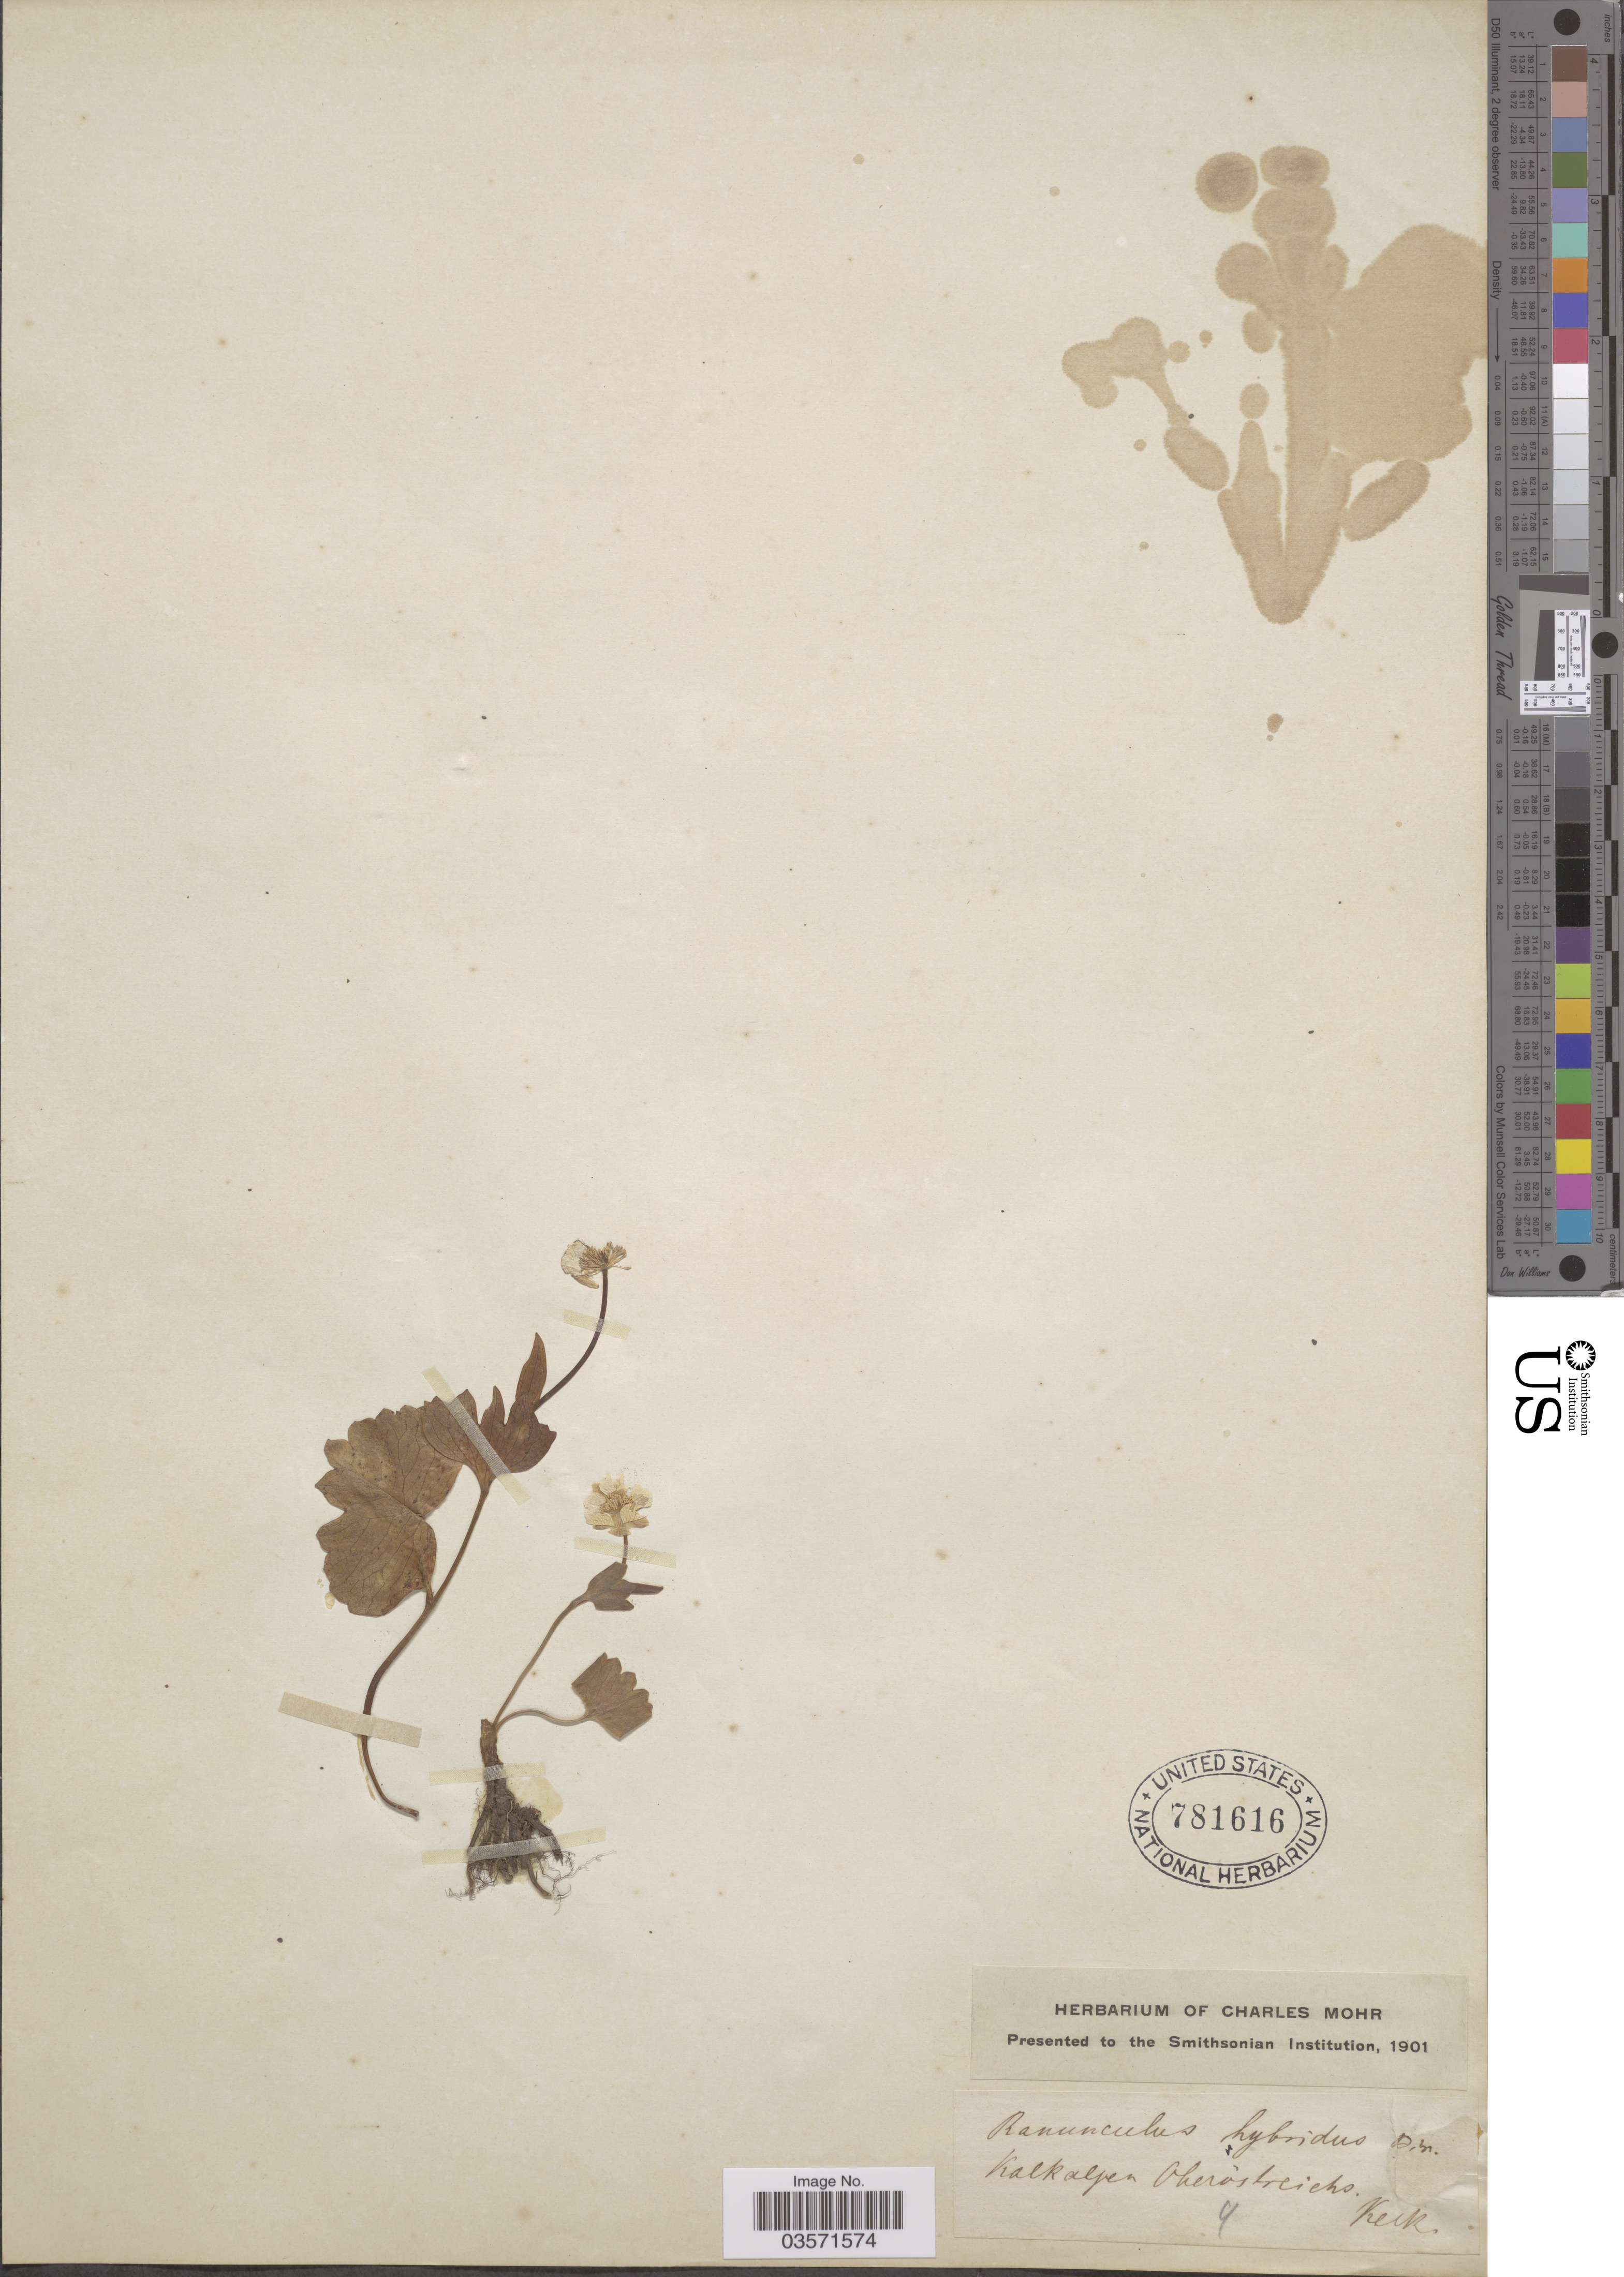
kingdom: Plantae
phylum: Tracheophyta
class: Magnoliopsida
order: Ranunculales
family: Ranunculaceae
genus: Ranunculus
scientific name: Ranunculus hybridus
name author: Biria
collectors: -- Keck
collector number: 4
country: Austria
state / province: Oberosterreich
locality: Kalkalpen Oberöstreichs.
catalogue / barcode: US 781616